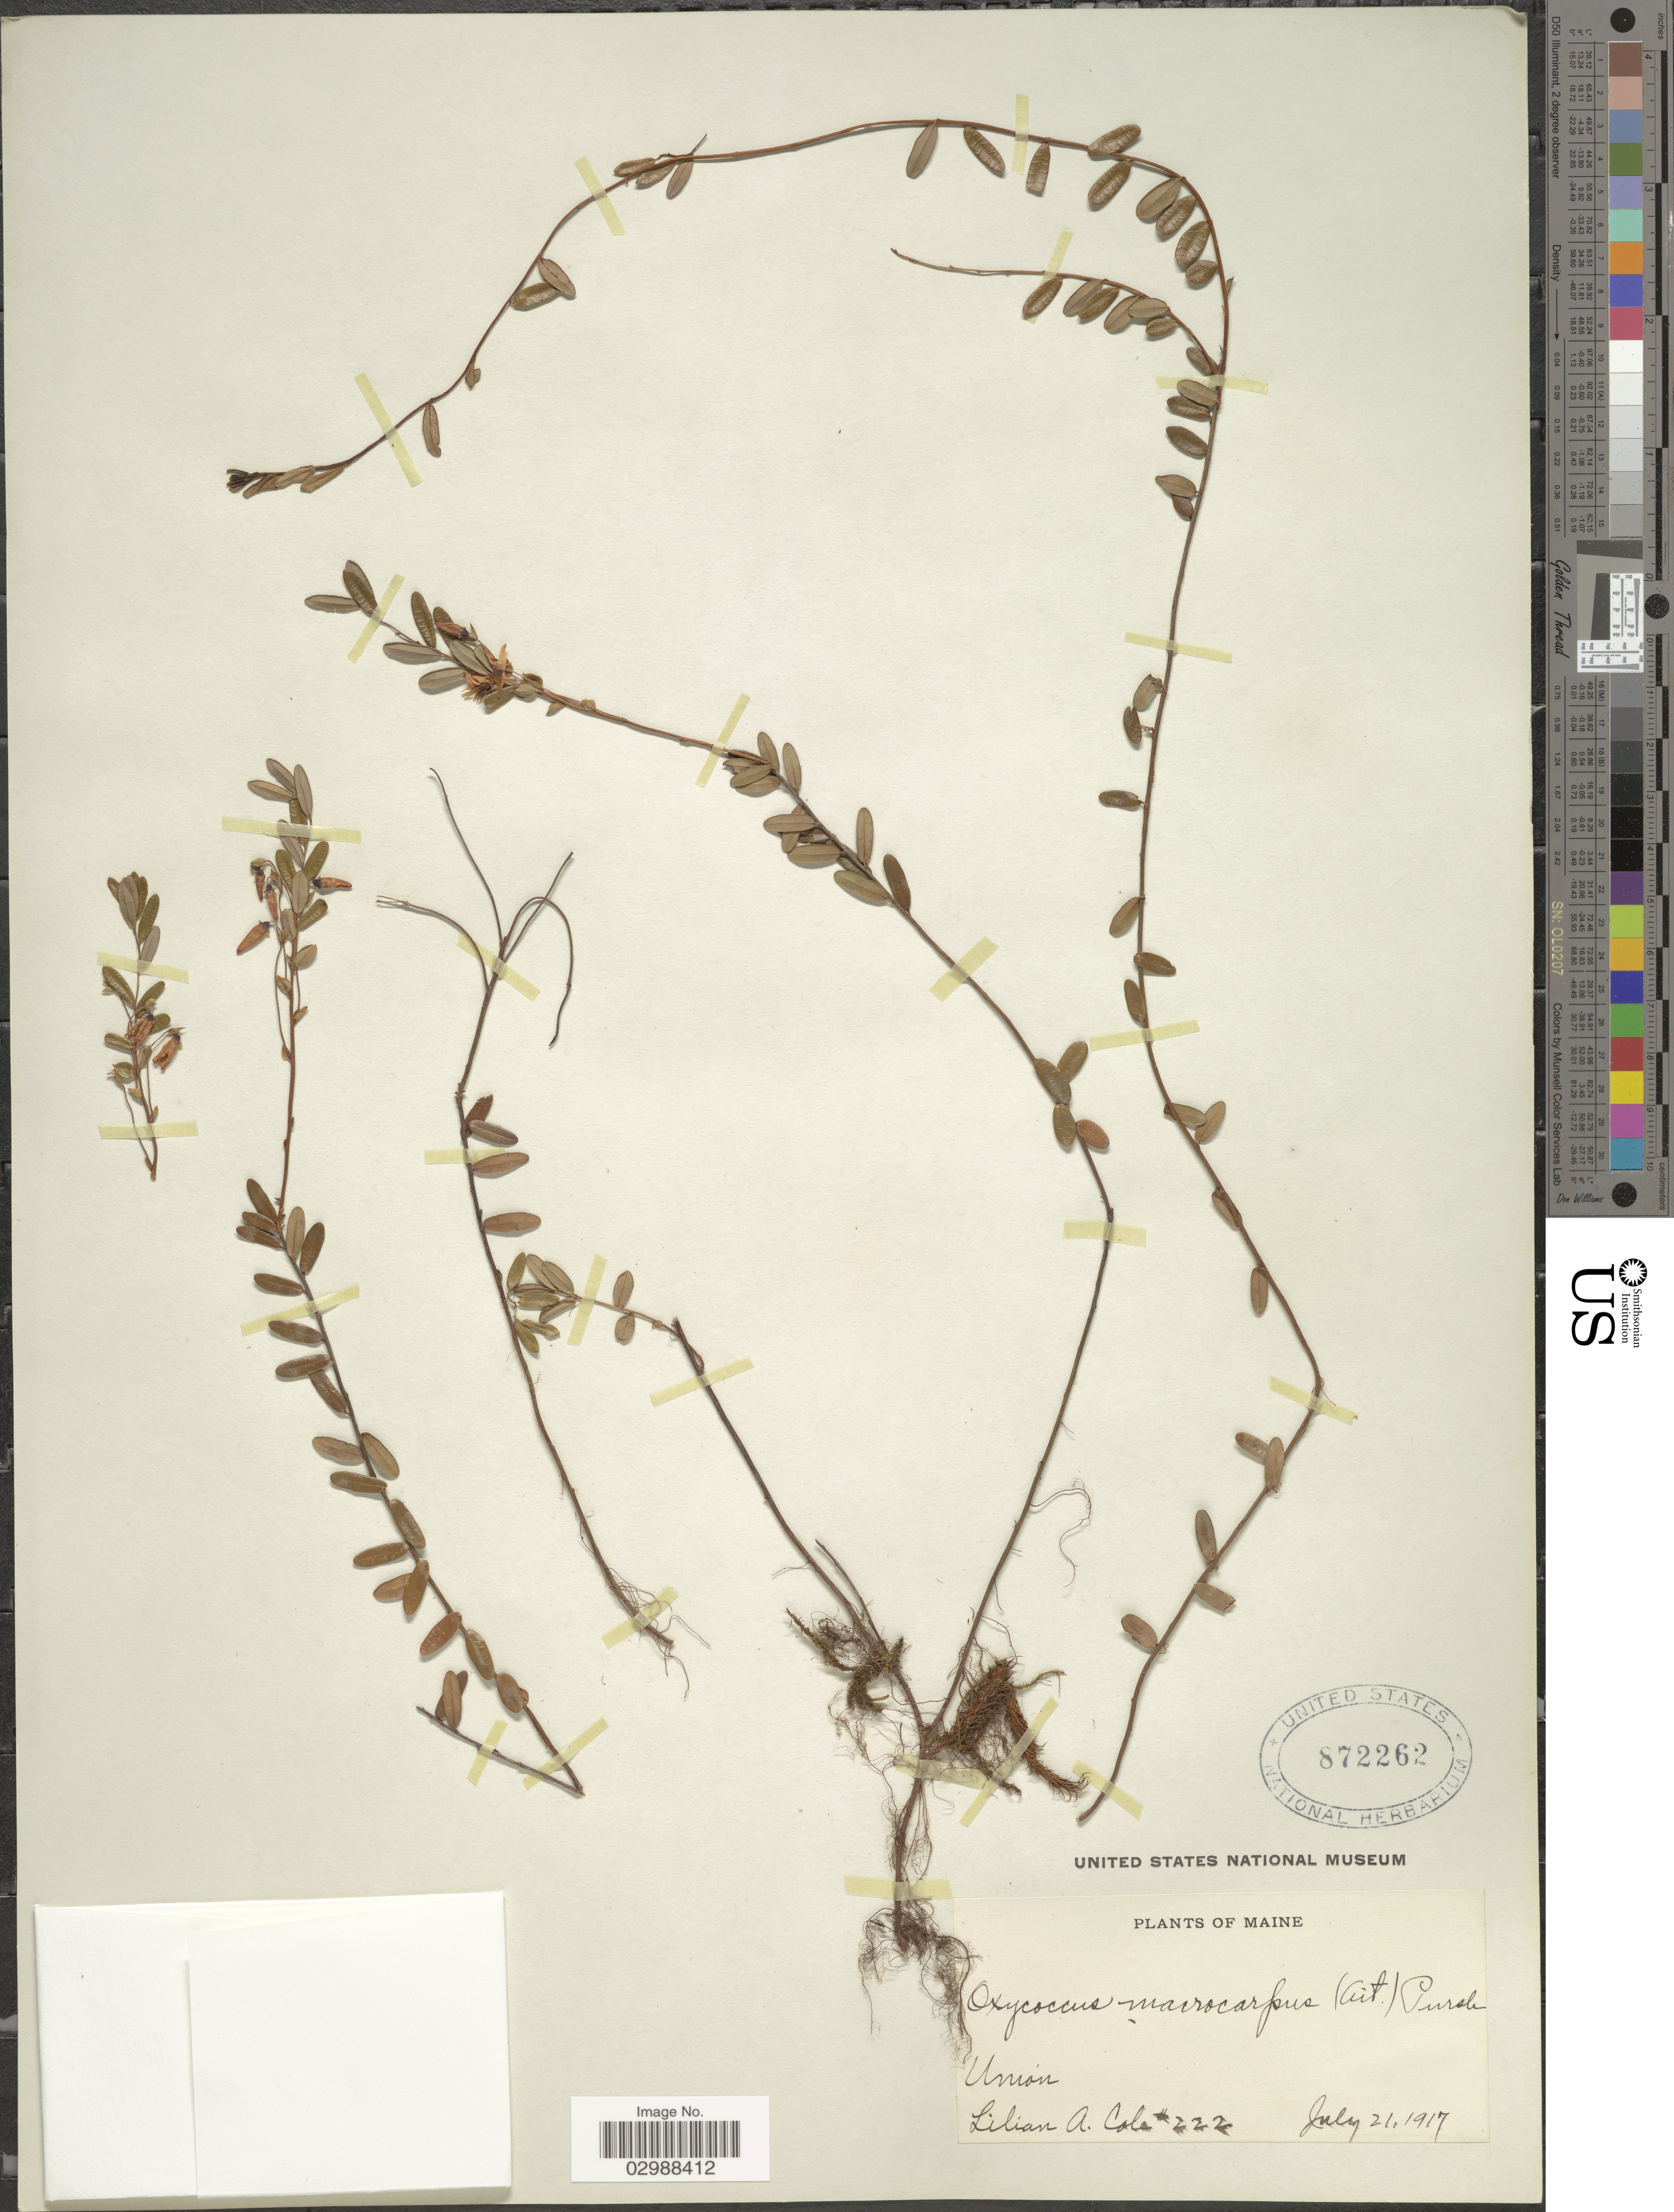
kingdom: Plantae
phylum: Tracheophyta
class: Magnoliopsida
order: Ericales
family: Ericaceae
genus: Vaccinium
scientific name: Vaccinium macrocarpon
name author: Aiton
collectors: L. A. Cole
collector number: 222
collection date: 1917-07-21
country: United States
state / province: Maine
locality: Union.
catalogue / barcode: US 872262